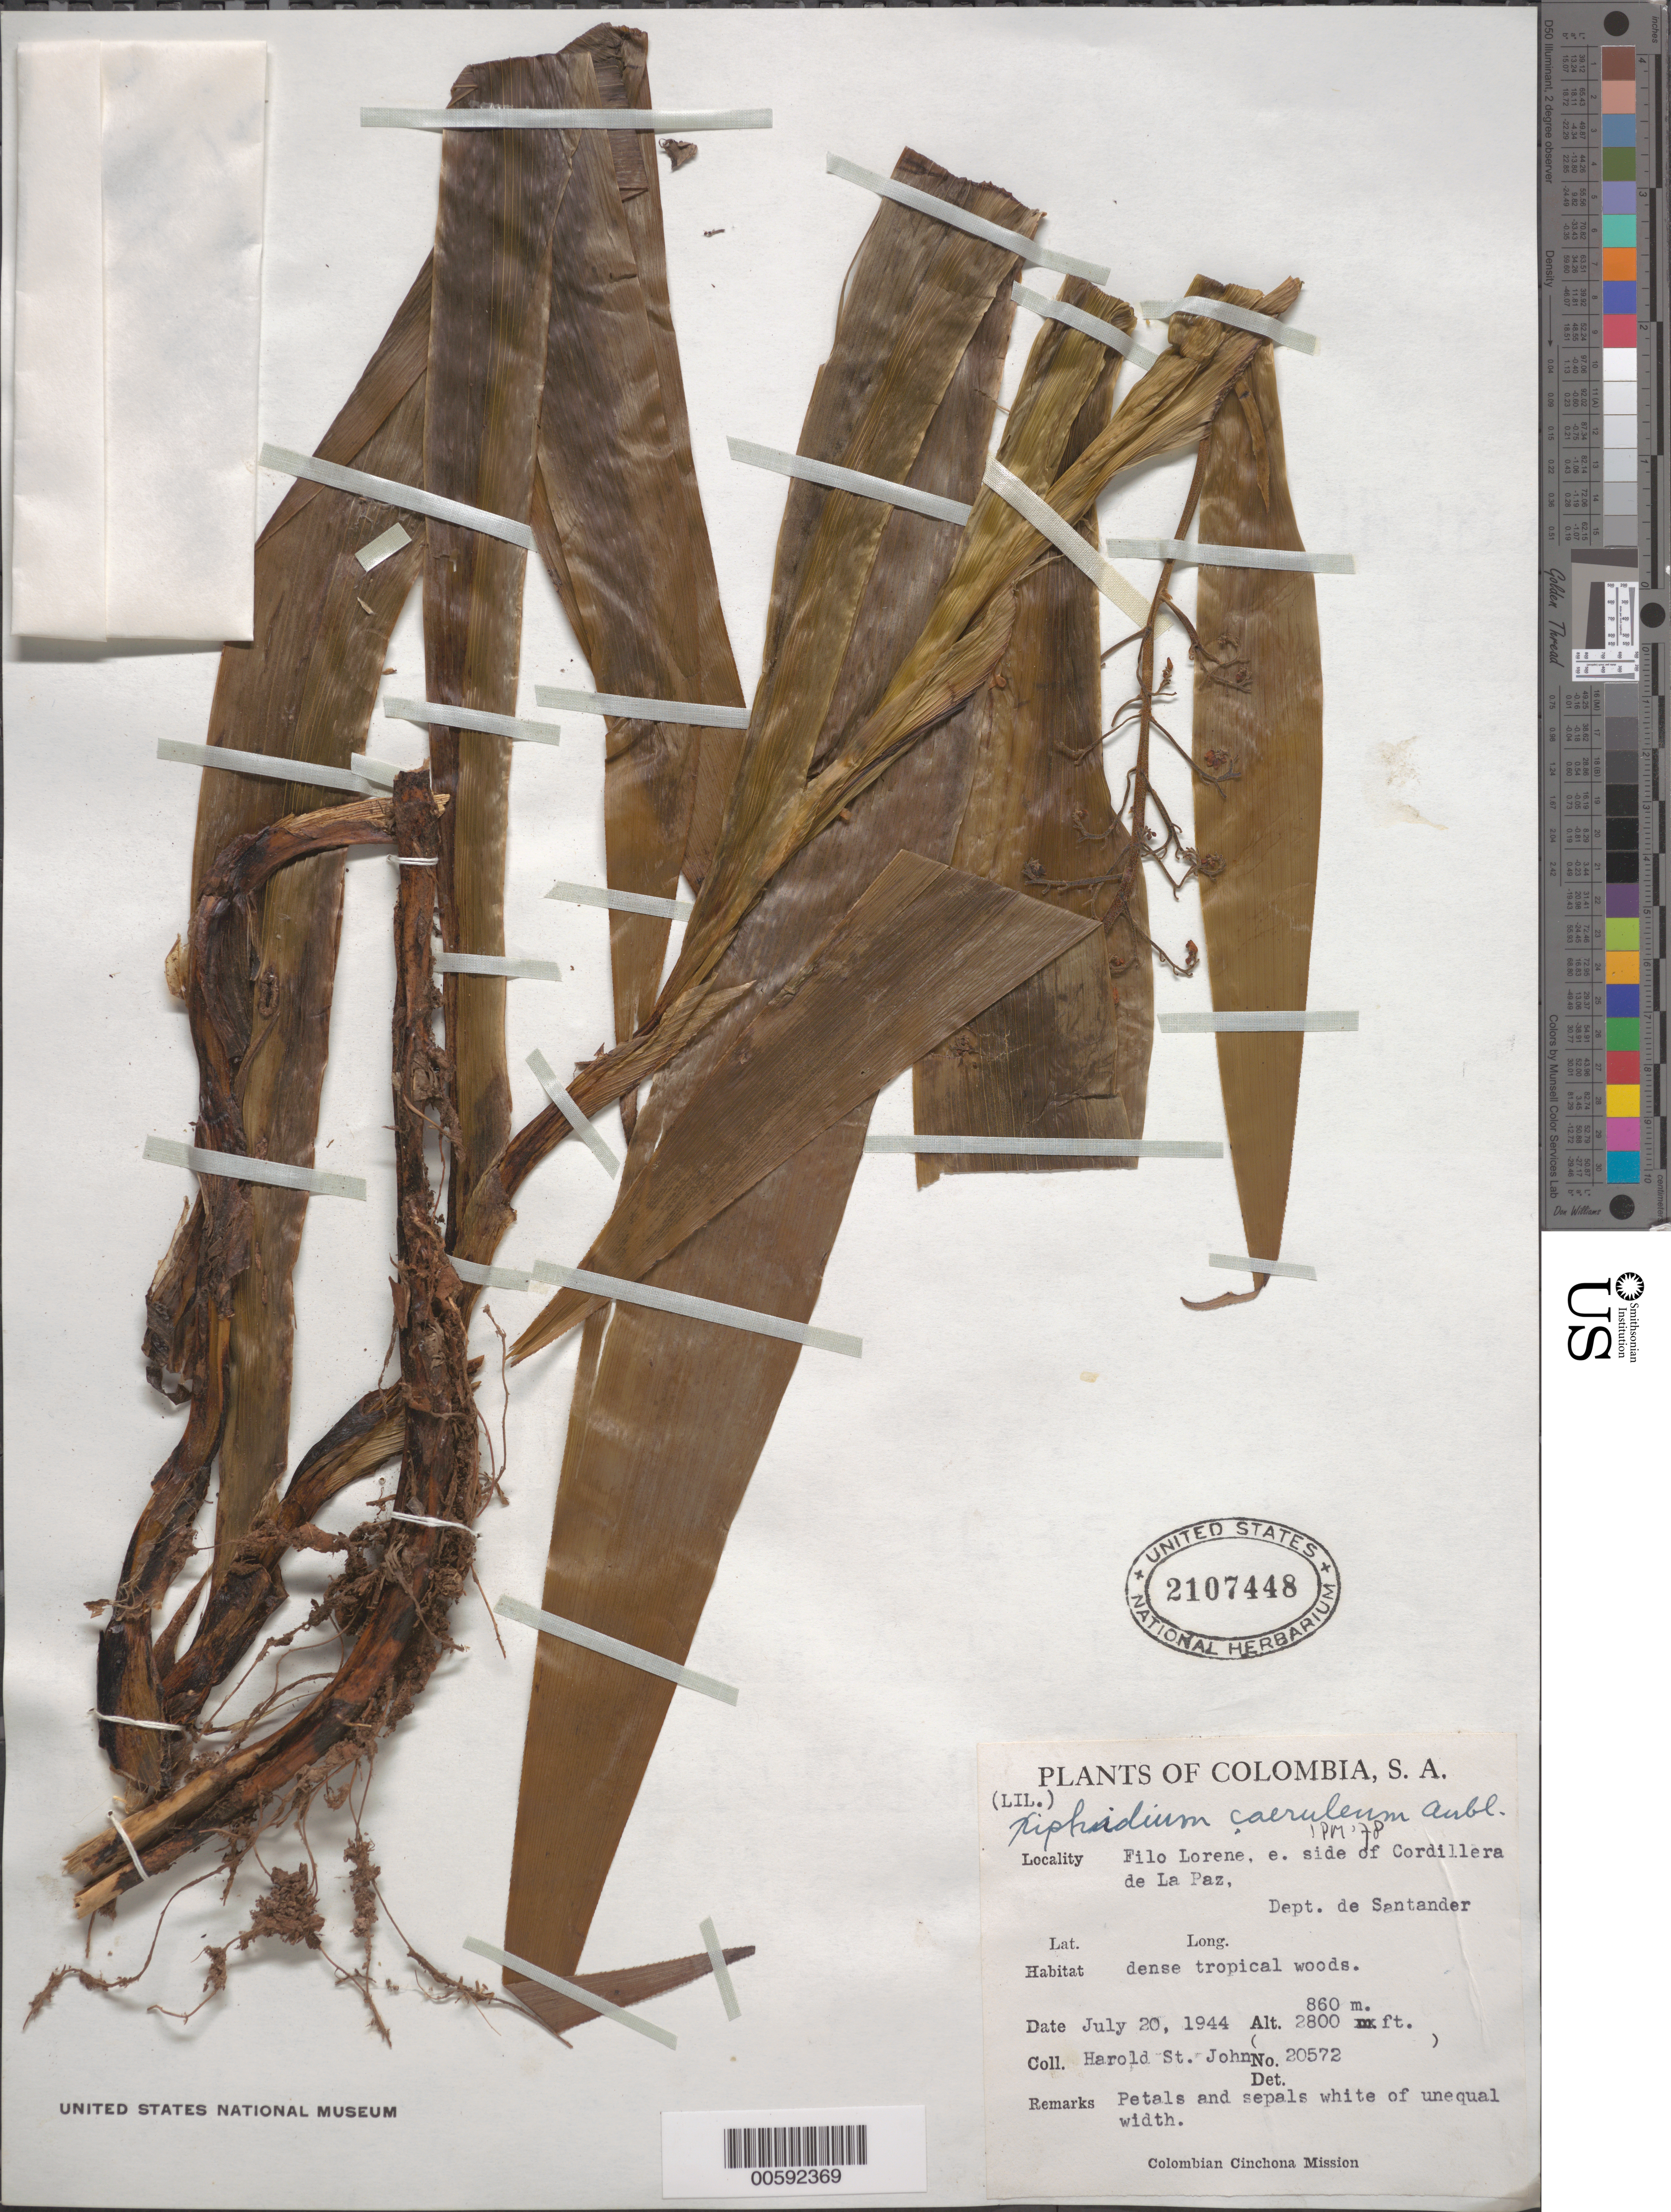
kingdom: Plantae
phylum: Tracheophyta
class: Liliopsida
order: Commelinales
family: Haemodoraceae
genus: Xiphidium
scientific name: Xiphidium caeruleum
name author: Aubl.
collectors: H. St. John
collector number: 20572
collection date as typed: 20 Jul 1944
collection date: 1944-07-20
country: Colombia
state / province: Santander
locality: Filo Lorene, La Paz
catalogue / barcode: US 2107448